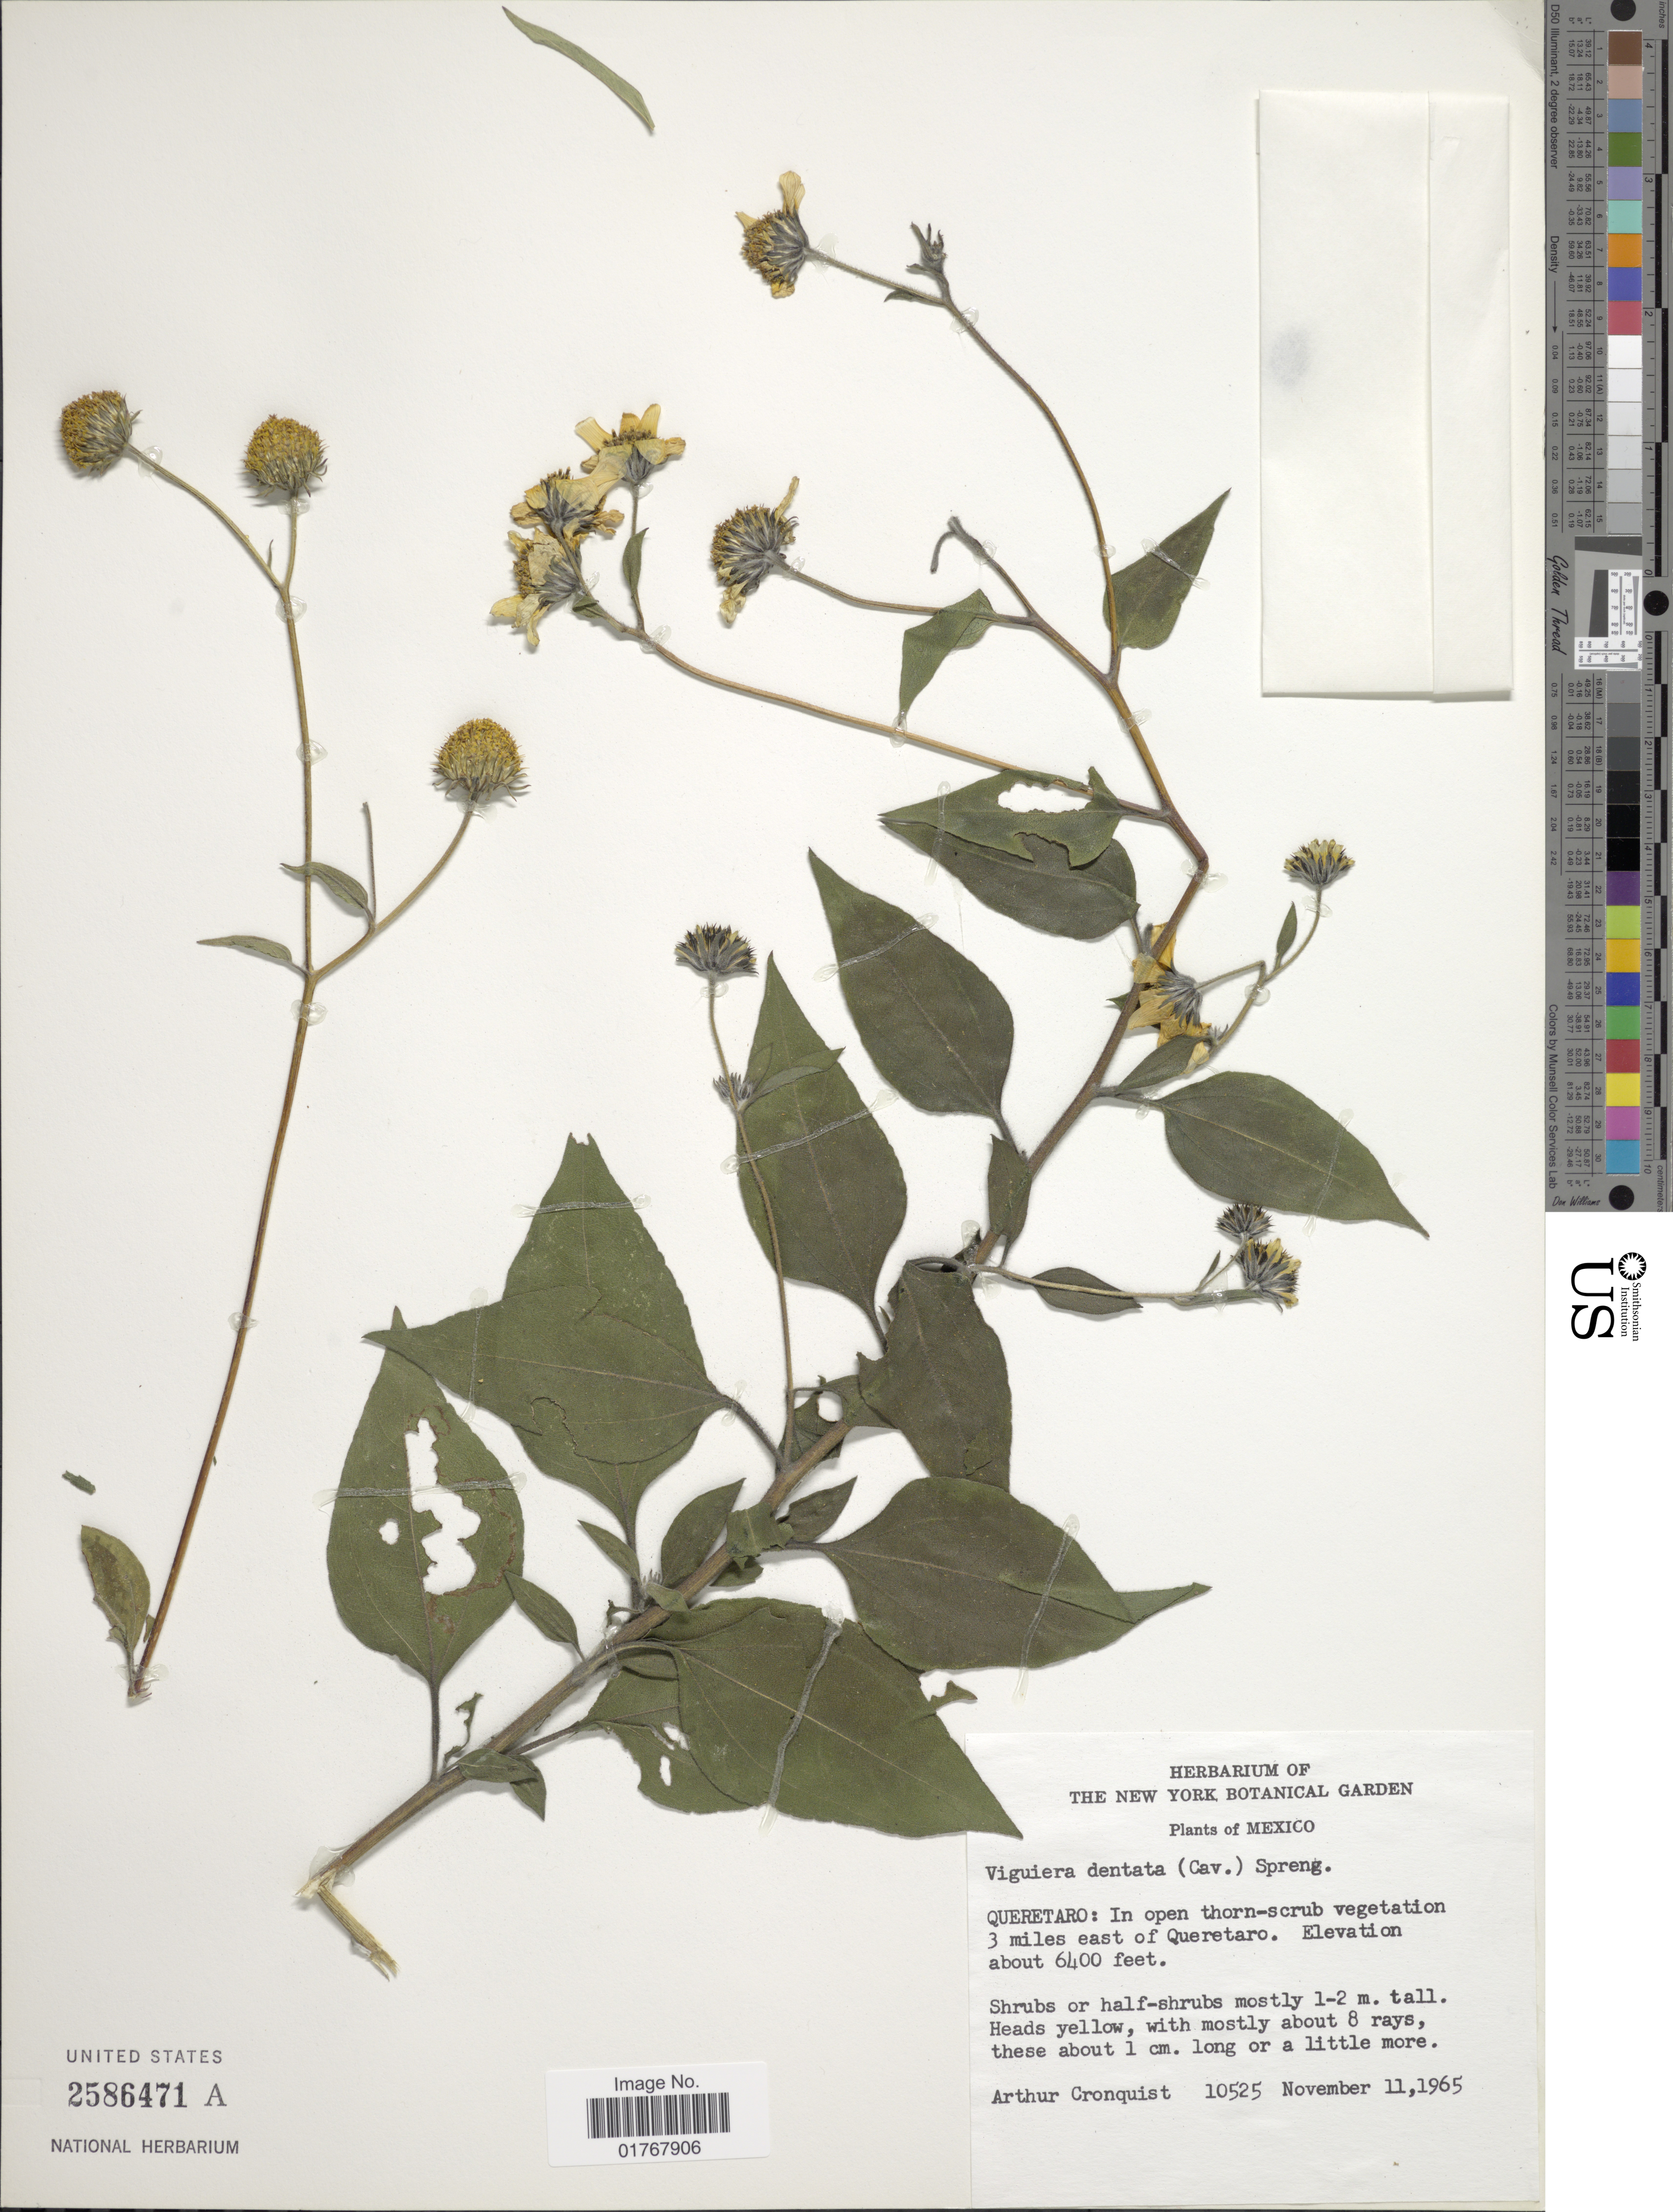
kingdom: Plantae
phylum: Tracheophyta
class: Magnoliopsida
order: Asterales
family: Asteraceae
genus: Viguiera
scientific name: Viguiera dentata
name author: (Cav.) Spreng.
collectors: A. J. Cronquist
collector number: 10525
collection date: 1965-11-11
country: Mexico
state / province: Querétaro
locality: In open thorn-scrub vegetation 3 miles east of Querataro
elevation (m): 1951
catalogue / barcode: US 2586471A